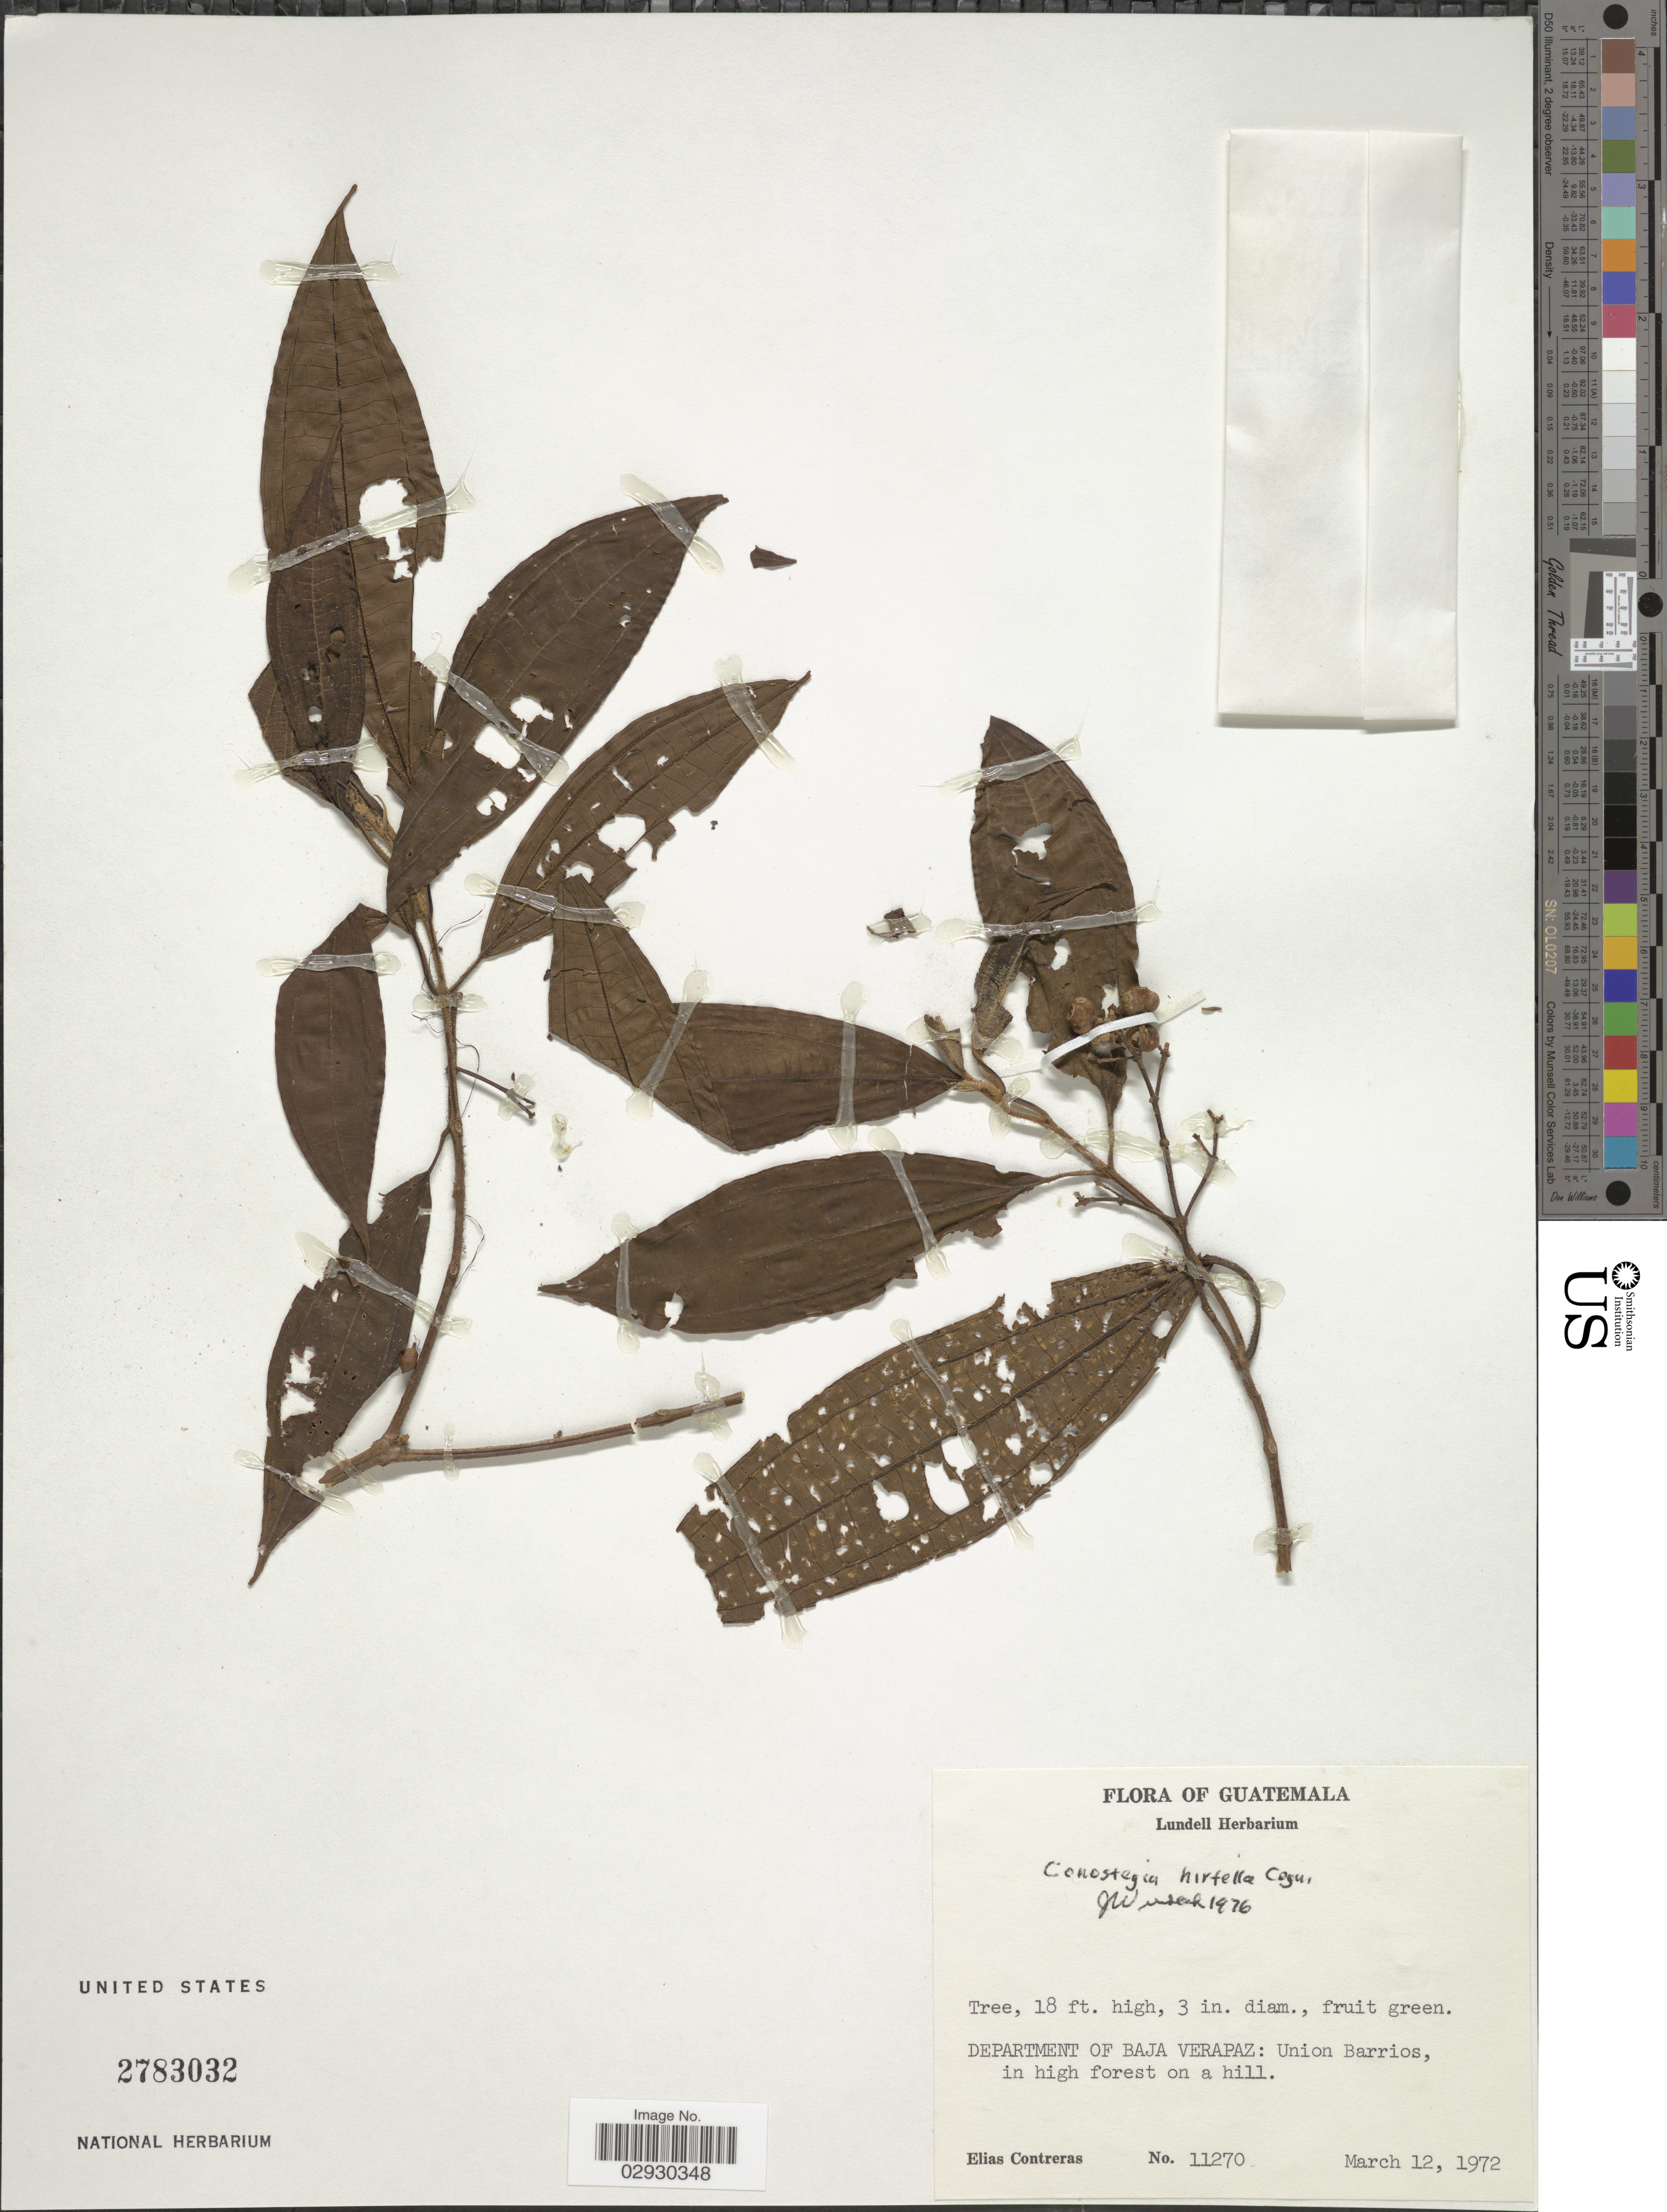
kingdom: Plantae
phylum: Tracheophyta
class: Magnoliopsida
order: Myrtales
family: Melastomataceae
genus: Conostegia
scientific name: Conostegia hirtella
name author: Cogn. in Donn. Sm.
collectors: E. Contreras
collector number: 11270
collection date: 1972-03-12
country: Guatemala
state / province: Baja Verapaz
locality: Department of Baja Verapaz: Union Barrios.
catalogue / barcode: US 2783032